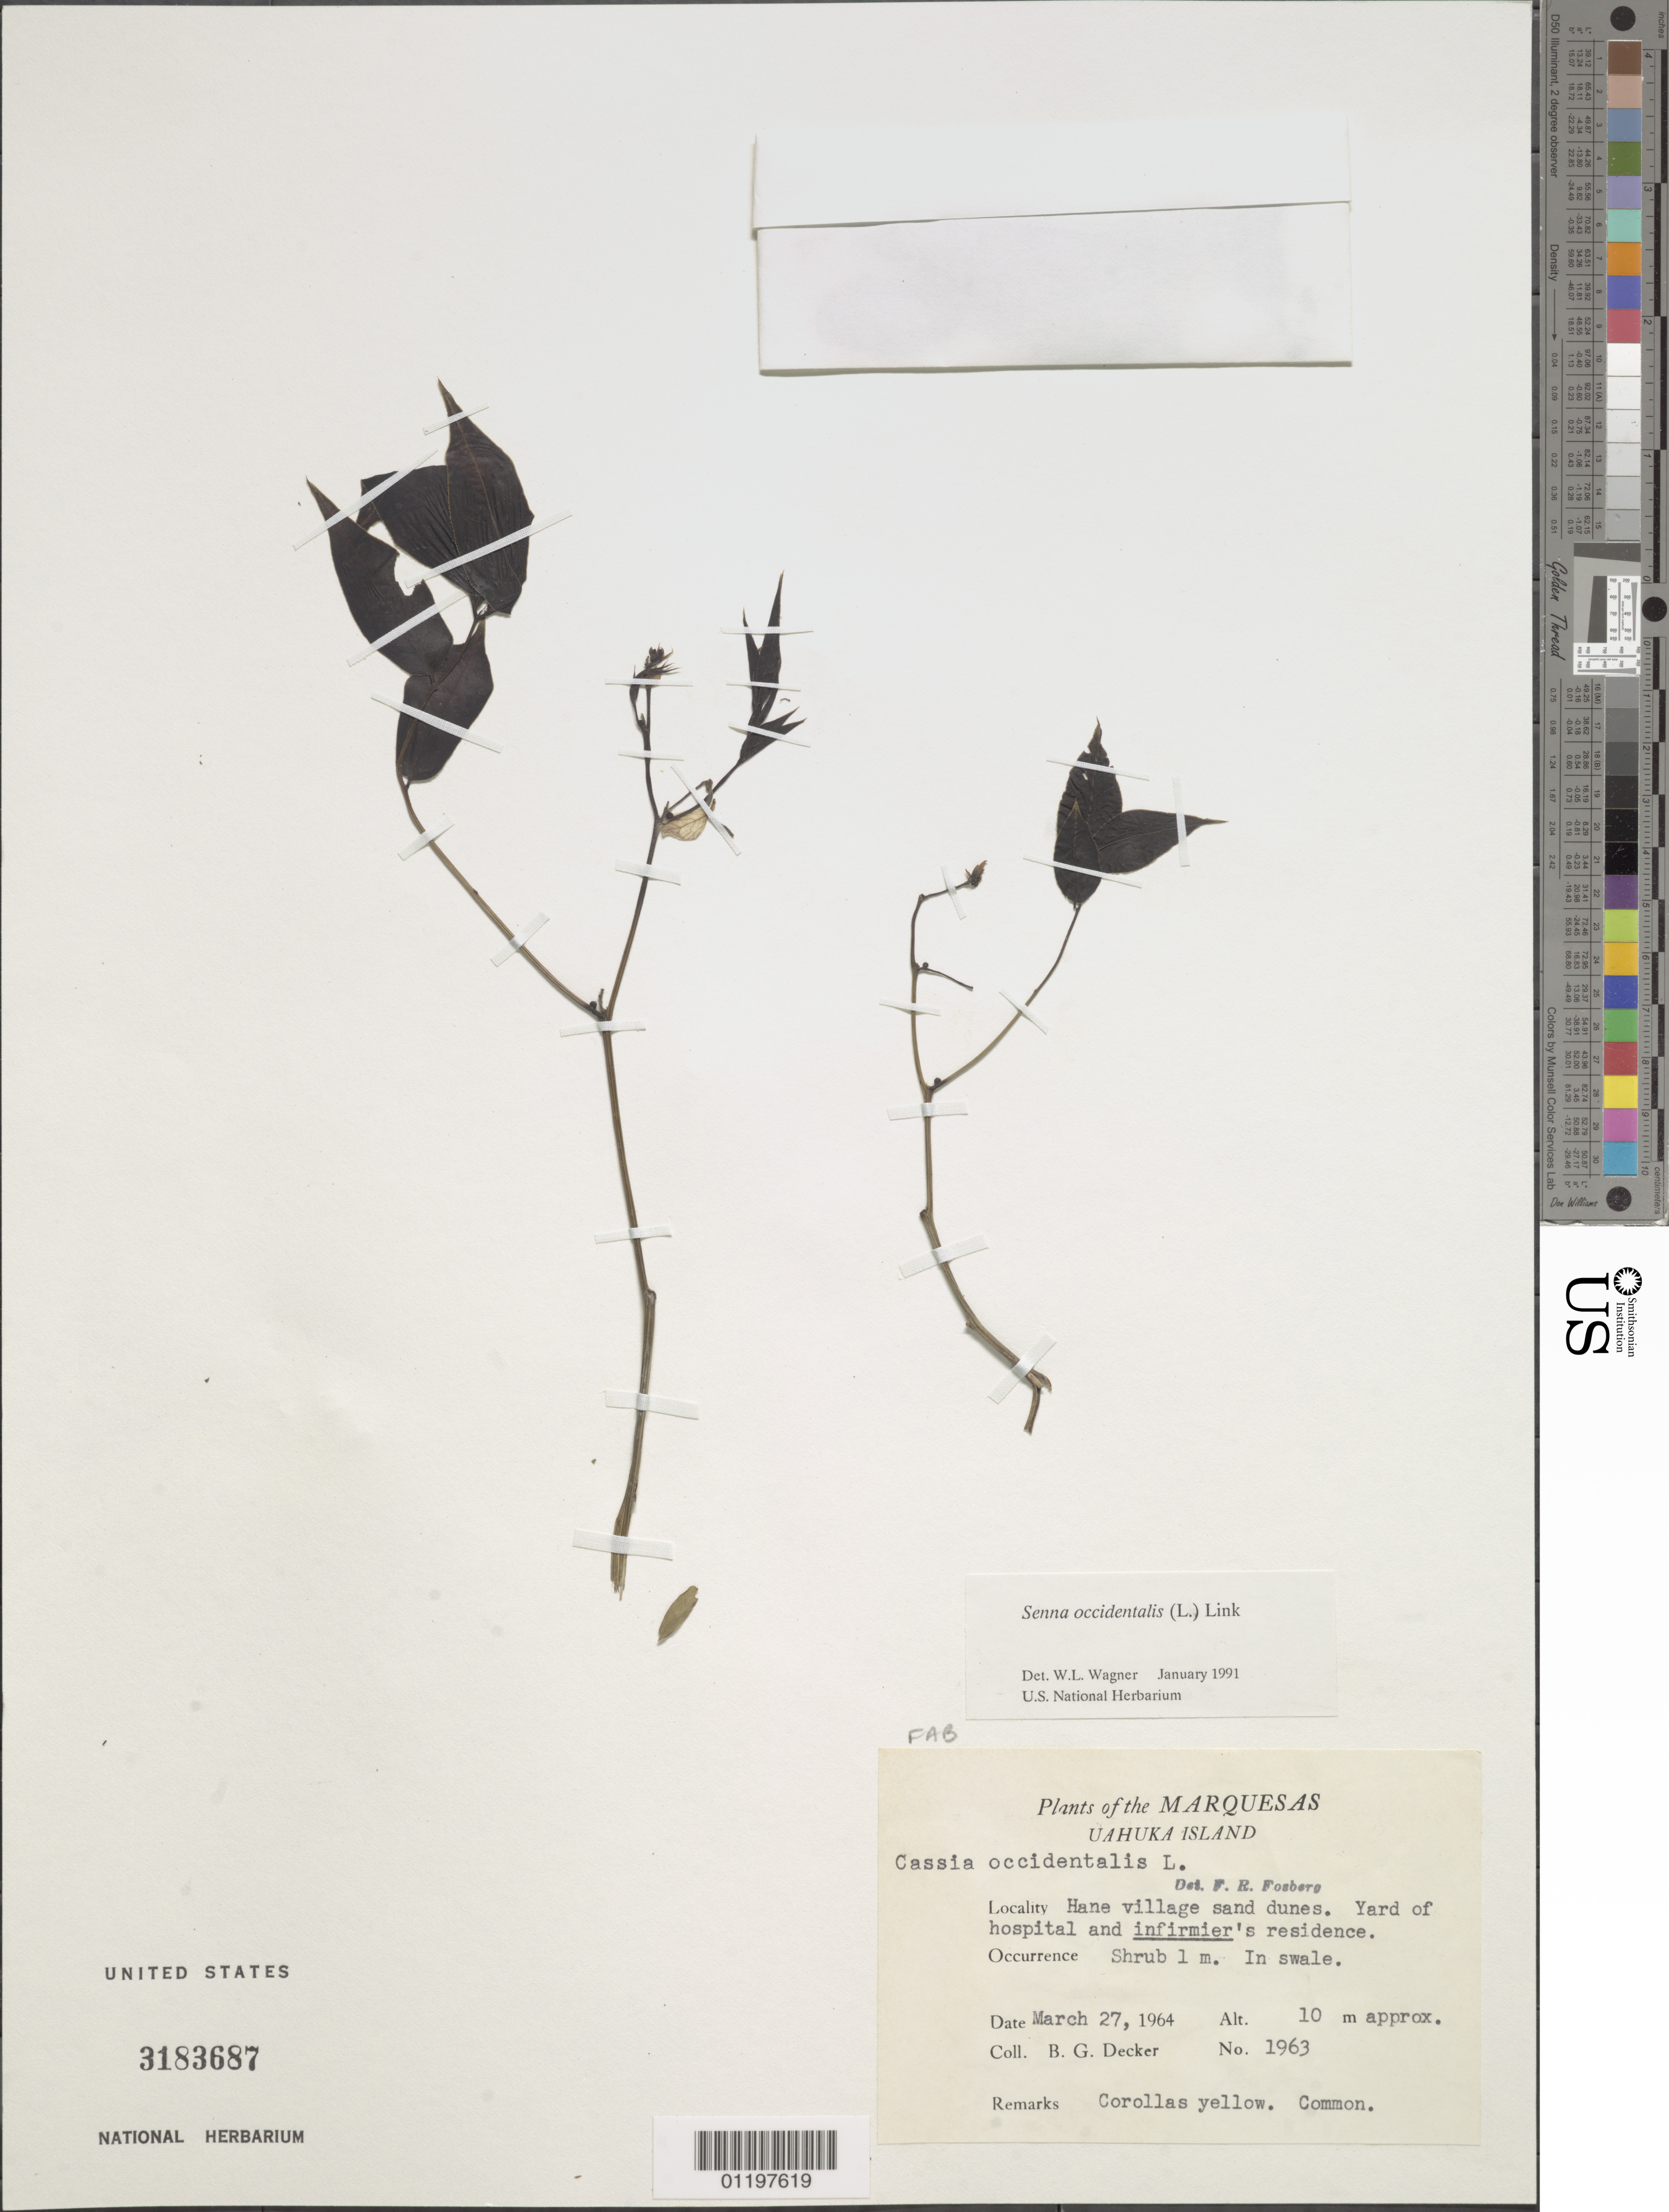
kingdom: Plantae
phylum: Tracheophyta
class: Magnoliopsida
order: Fabales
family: Fabaceae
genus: Senna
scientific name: Senna occidentalis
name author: (L.) Link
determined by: Wagner, W. L., (BOT), Smithsonian Institution - National Museum of Natural History (UNITED STATES)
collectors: B. G. Decker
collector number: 1963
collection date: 1964-03-27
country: French Polynesia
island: Ua Huka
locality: Hane village sand dunes, yard of hospital and infirmier's residence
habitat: Common. In swale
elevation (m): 10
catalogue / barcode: US 3183687